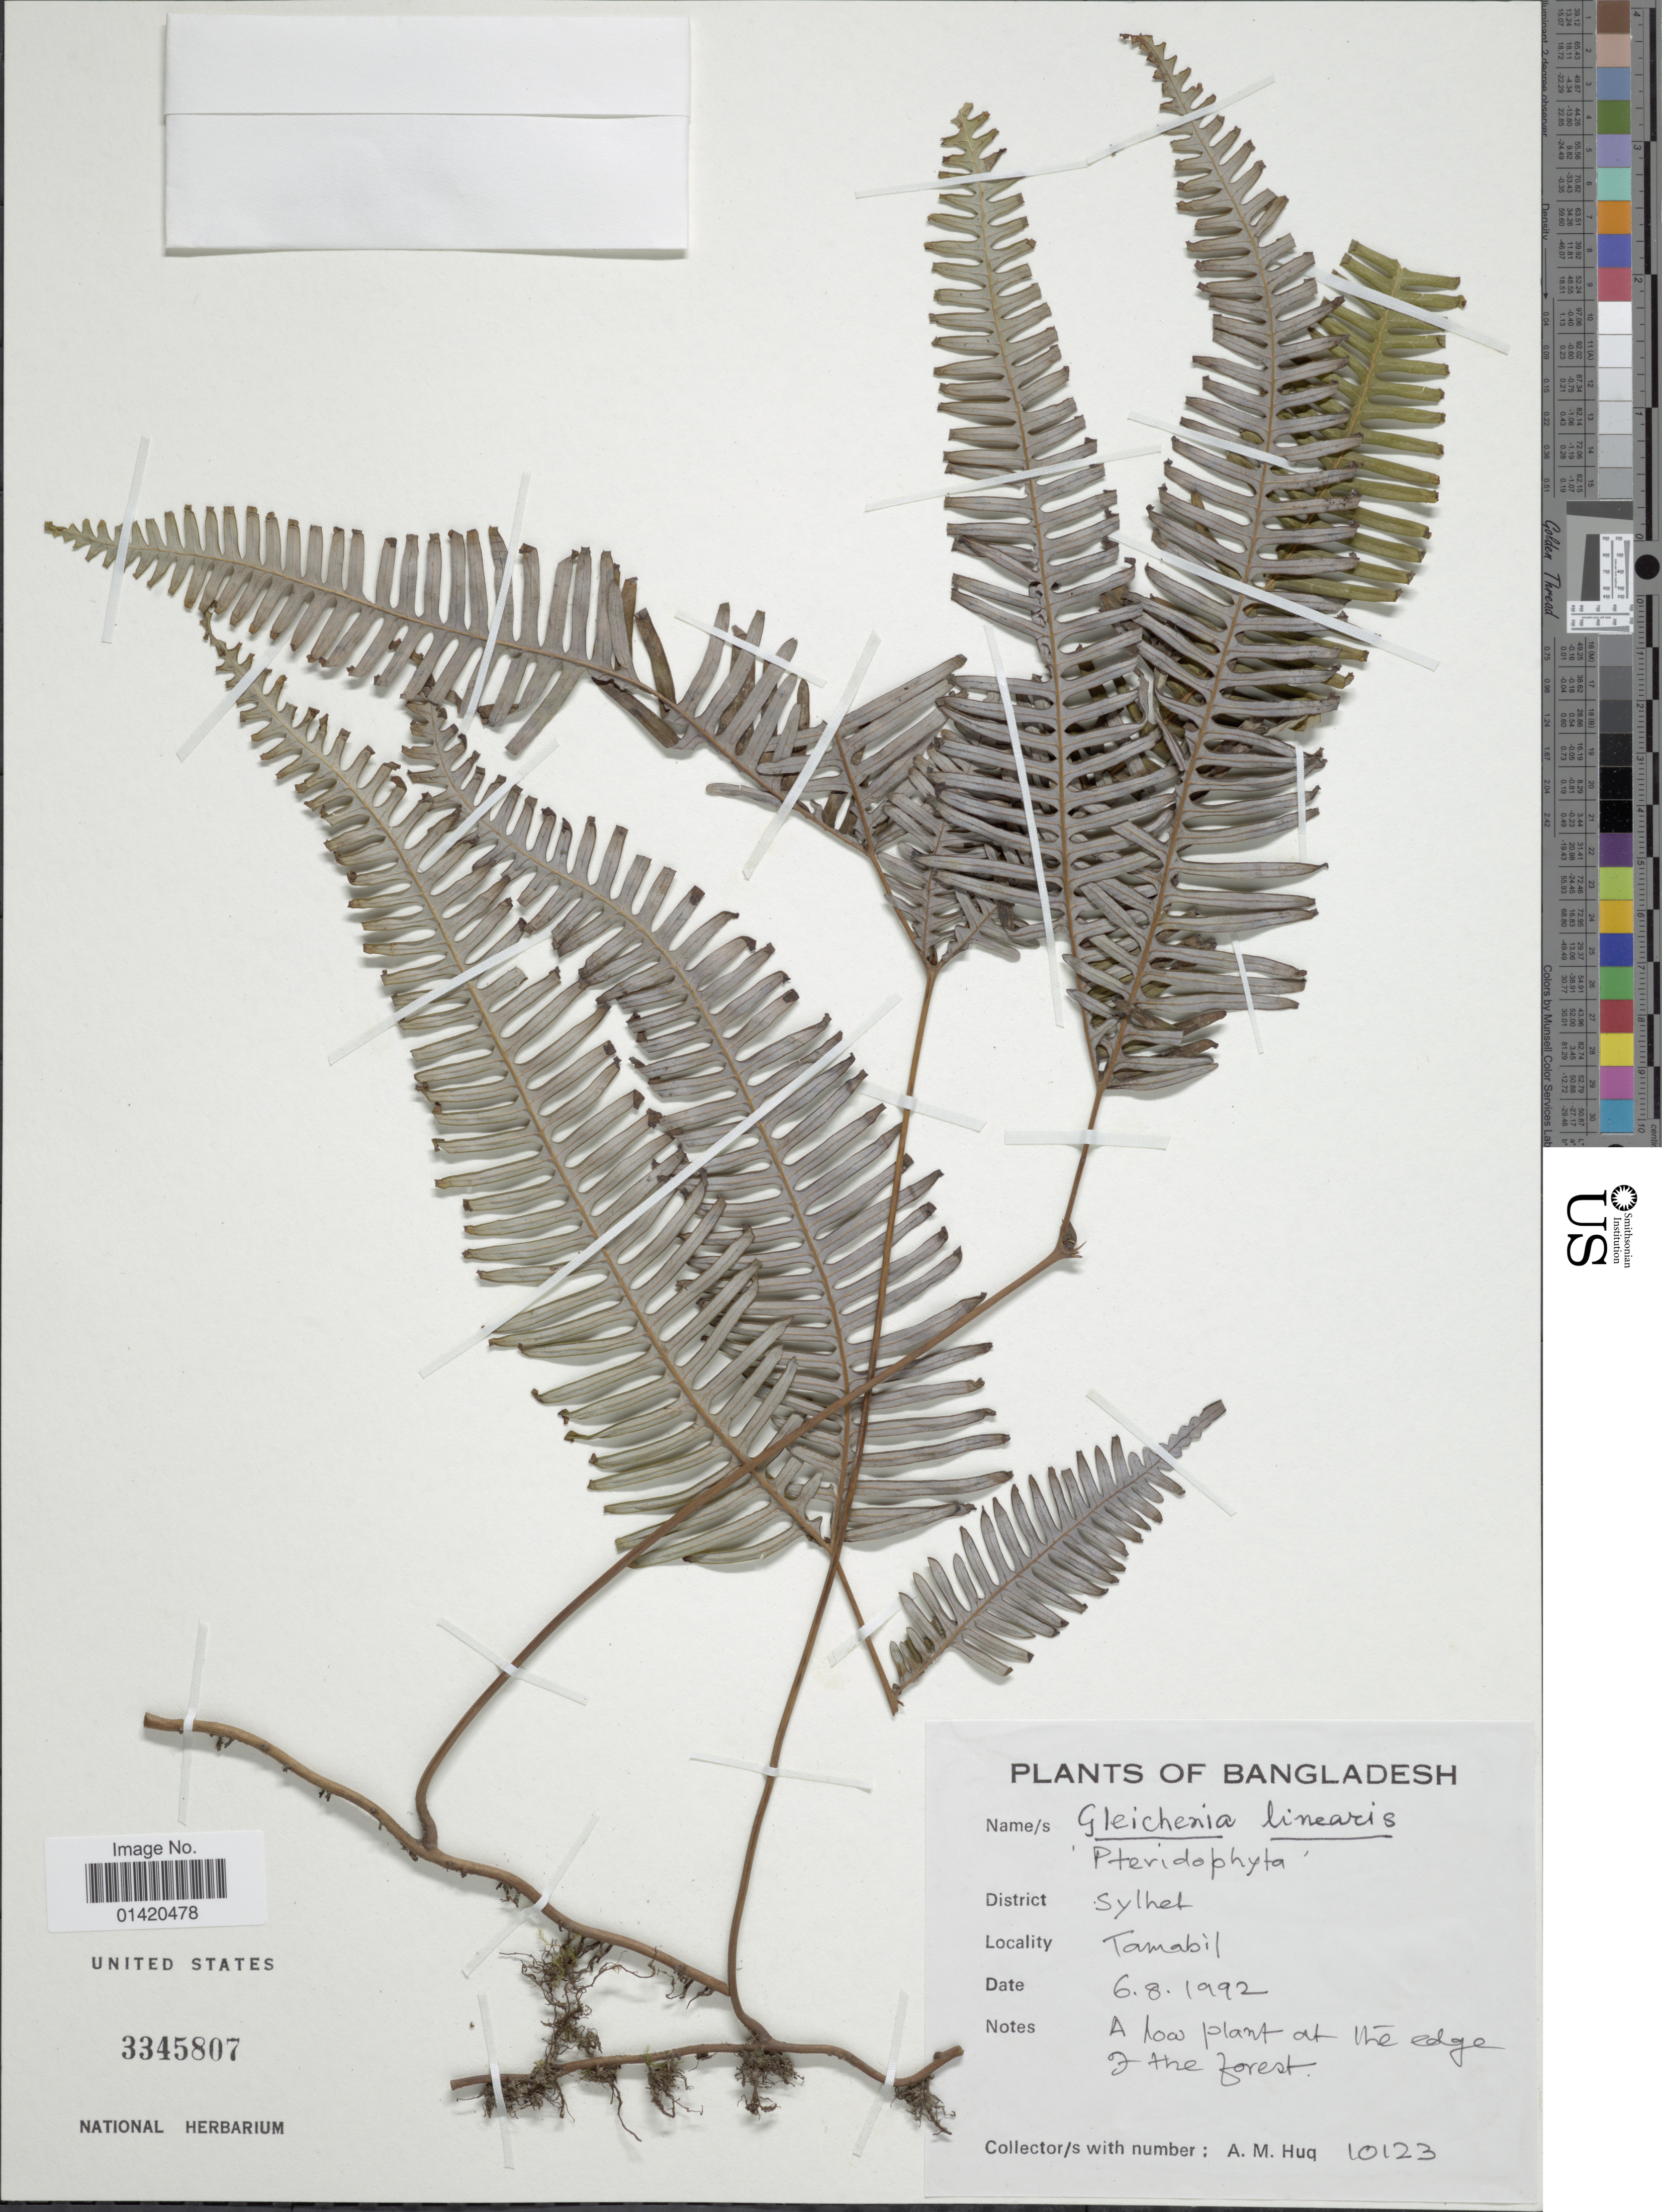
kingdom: Plantae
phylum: Tracheophyta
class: Polypodiopsida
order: Gleicheniales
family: Gleicheniaceae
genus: Dicranopteris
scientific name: Dicranopteris linearis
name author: (Burm. f.) Underw.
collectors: A. M. Huq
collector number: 10123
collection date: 1992-08-06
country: Bangladesh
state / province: Sylhet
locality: District Sylhet, Tamabil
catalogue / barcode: US 3345807